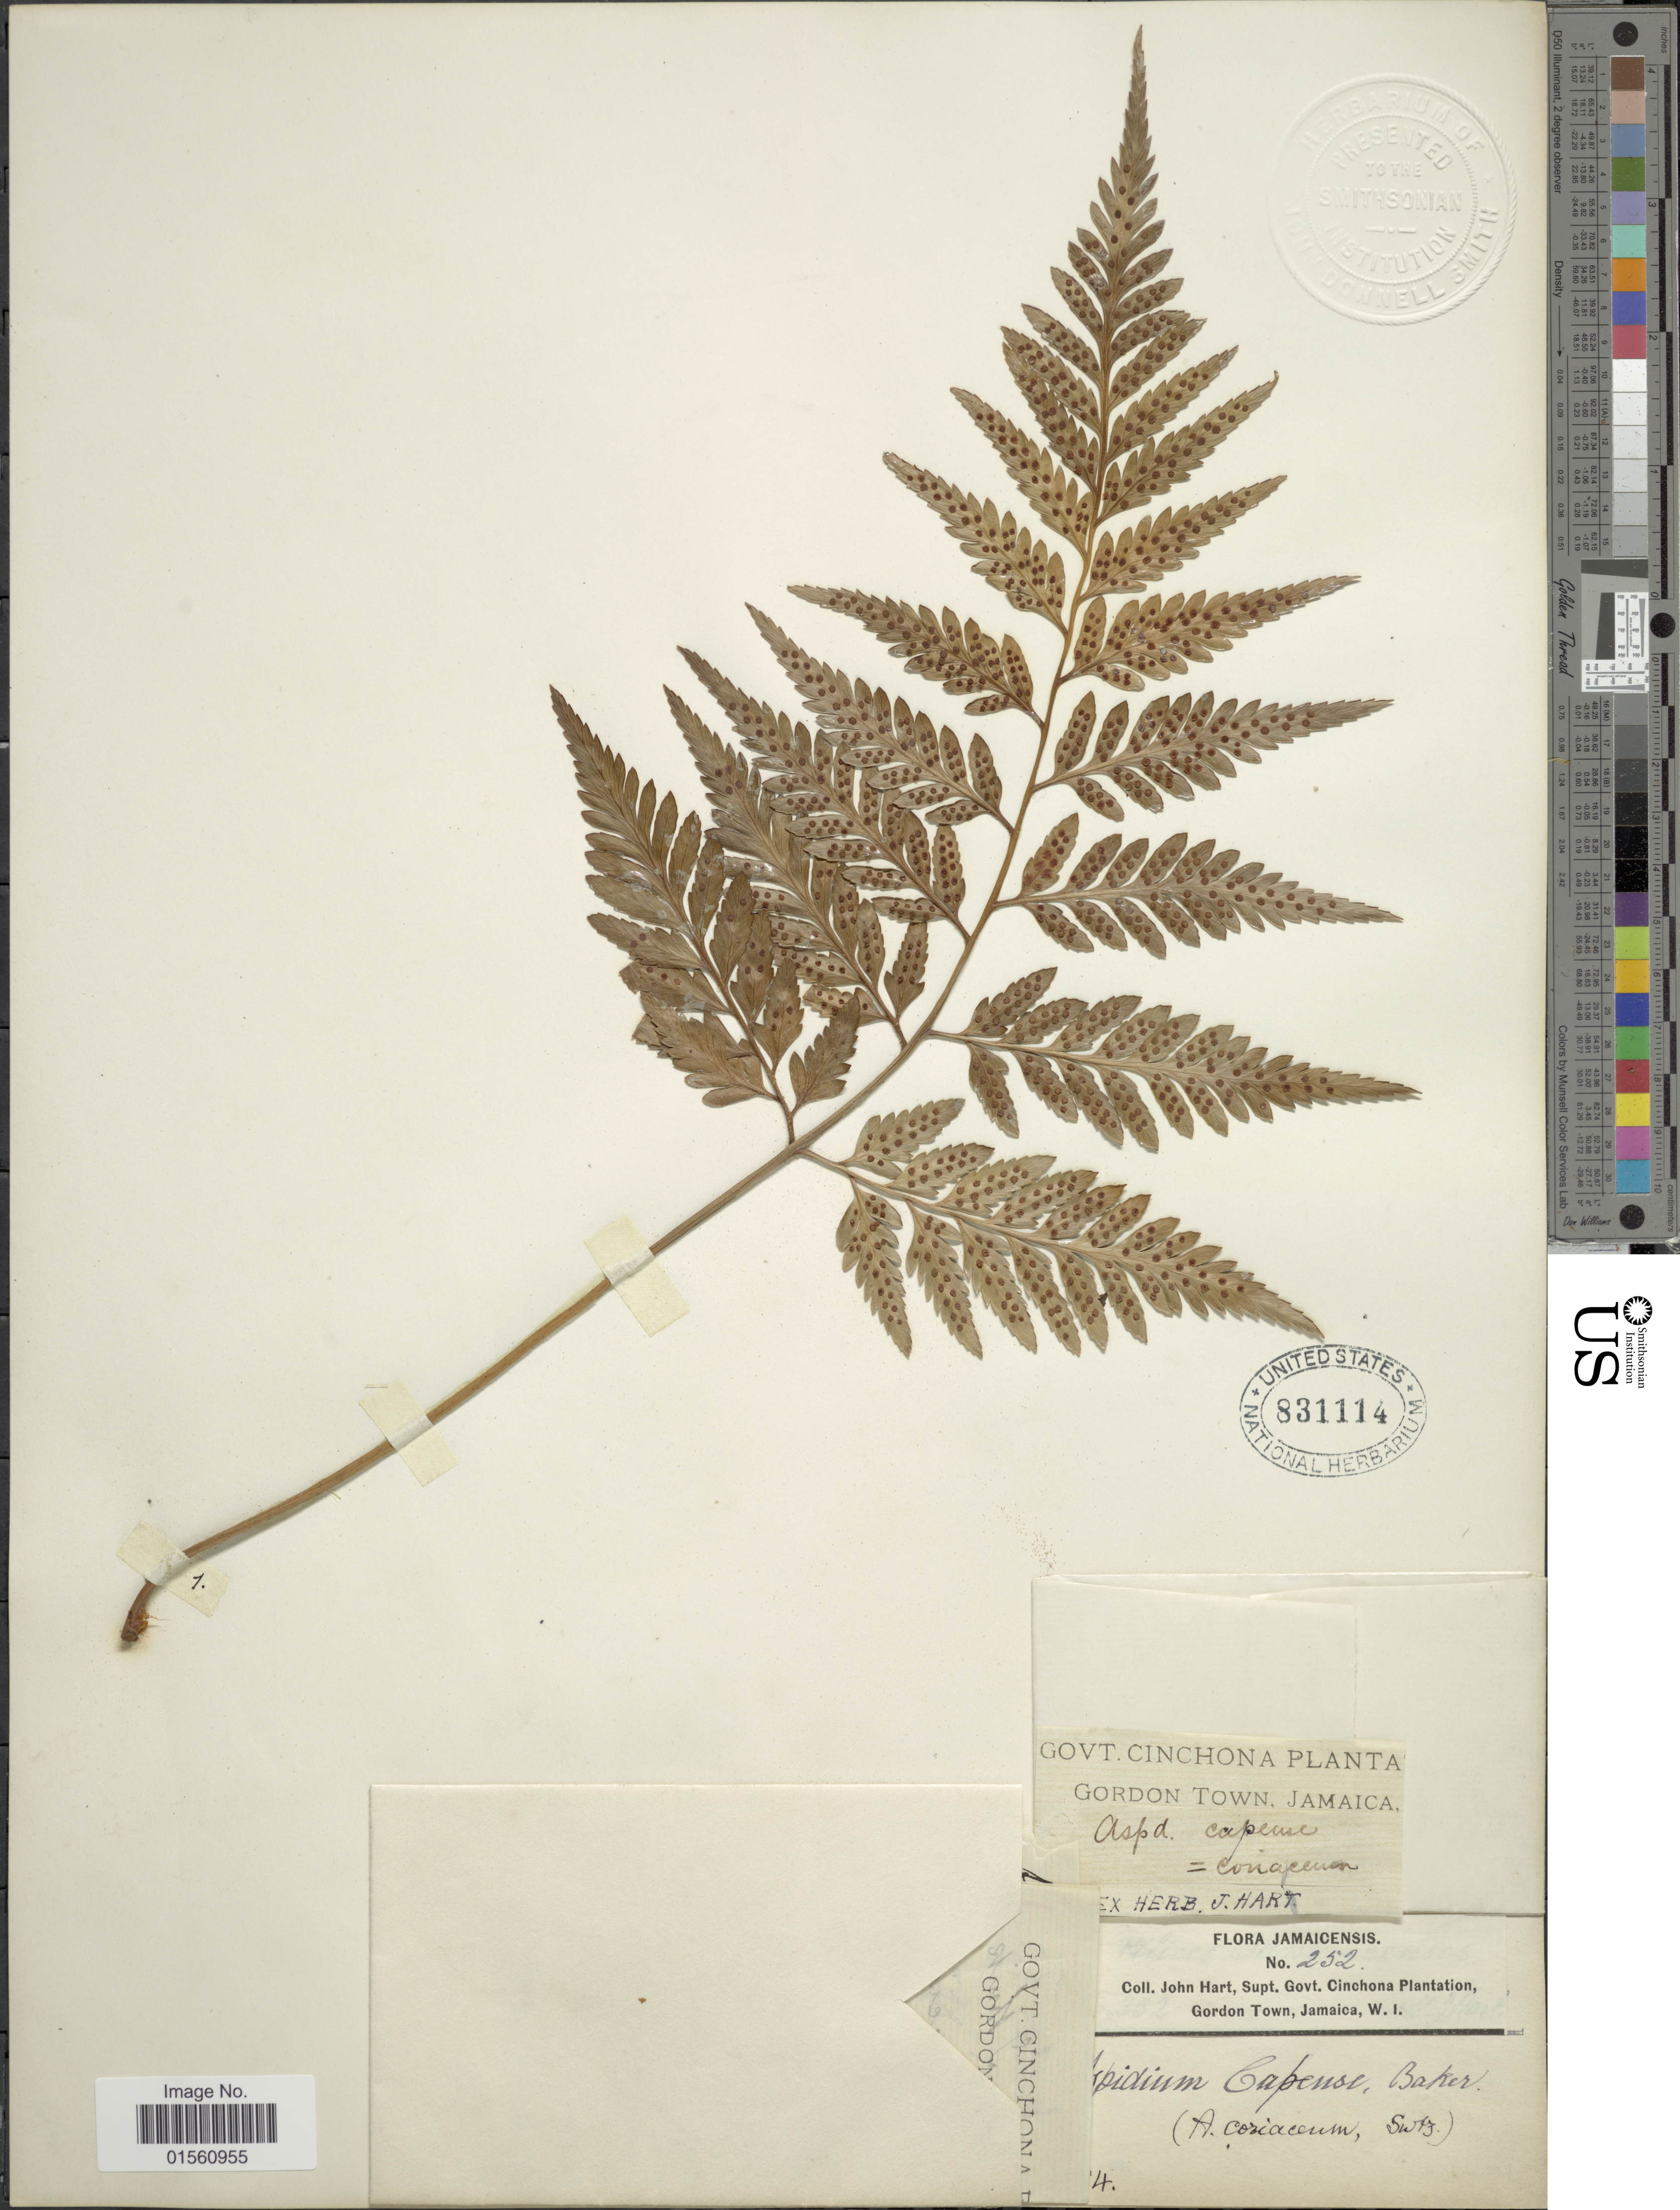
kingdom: Plantae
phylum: Tracheophyta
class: Polypodiopsida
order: Polypodiales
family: Dryopteridaceae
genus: Rumohra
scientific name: Rumohra adiantiformis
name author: (G. Forst.) Ching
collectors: J. H. Hart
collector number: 252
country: Jamaica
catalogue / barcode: US 831114